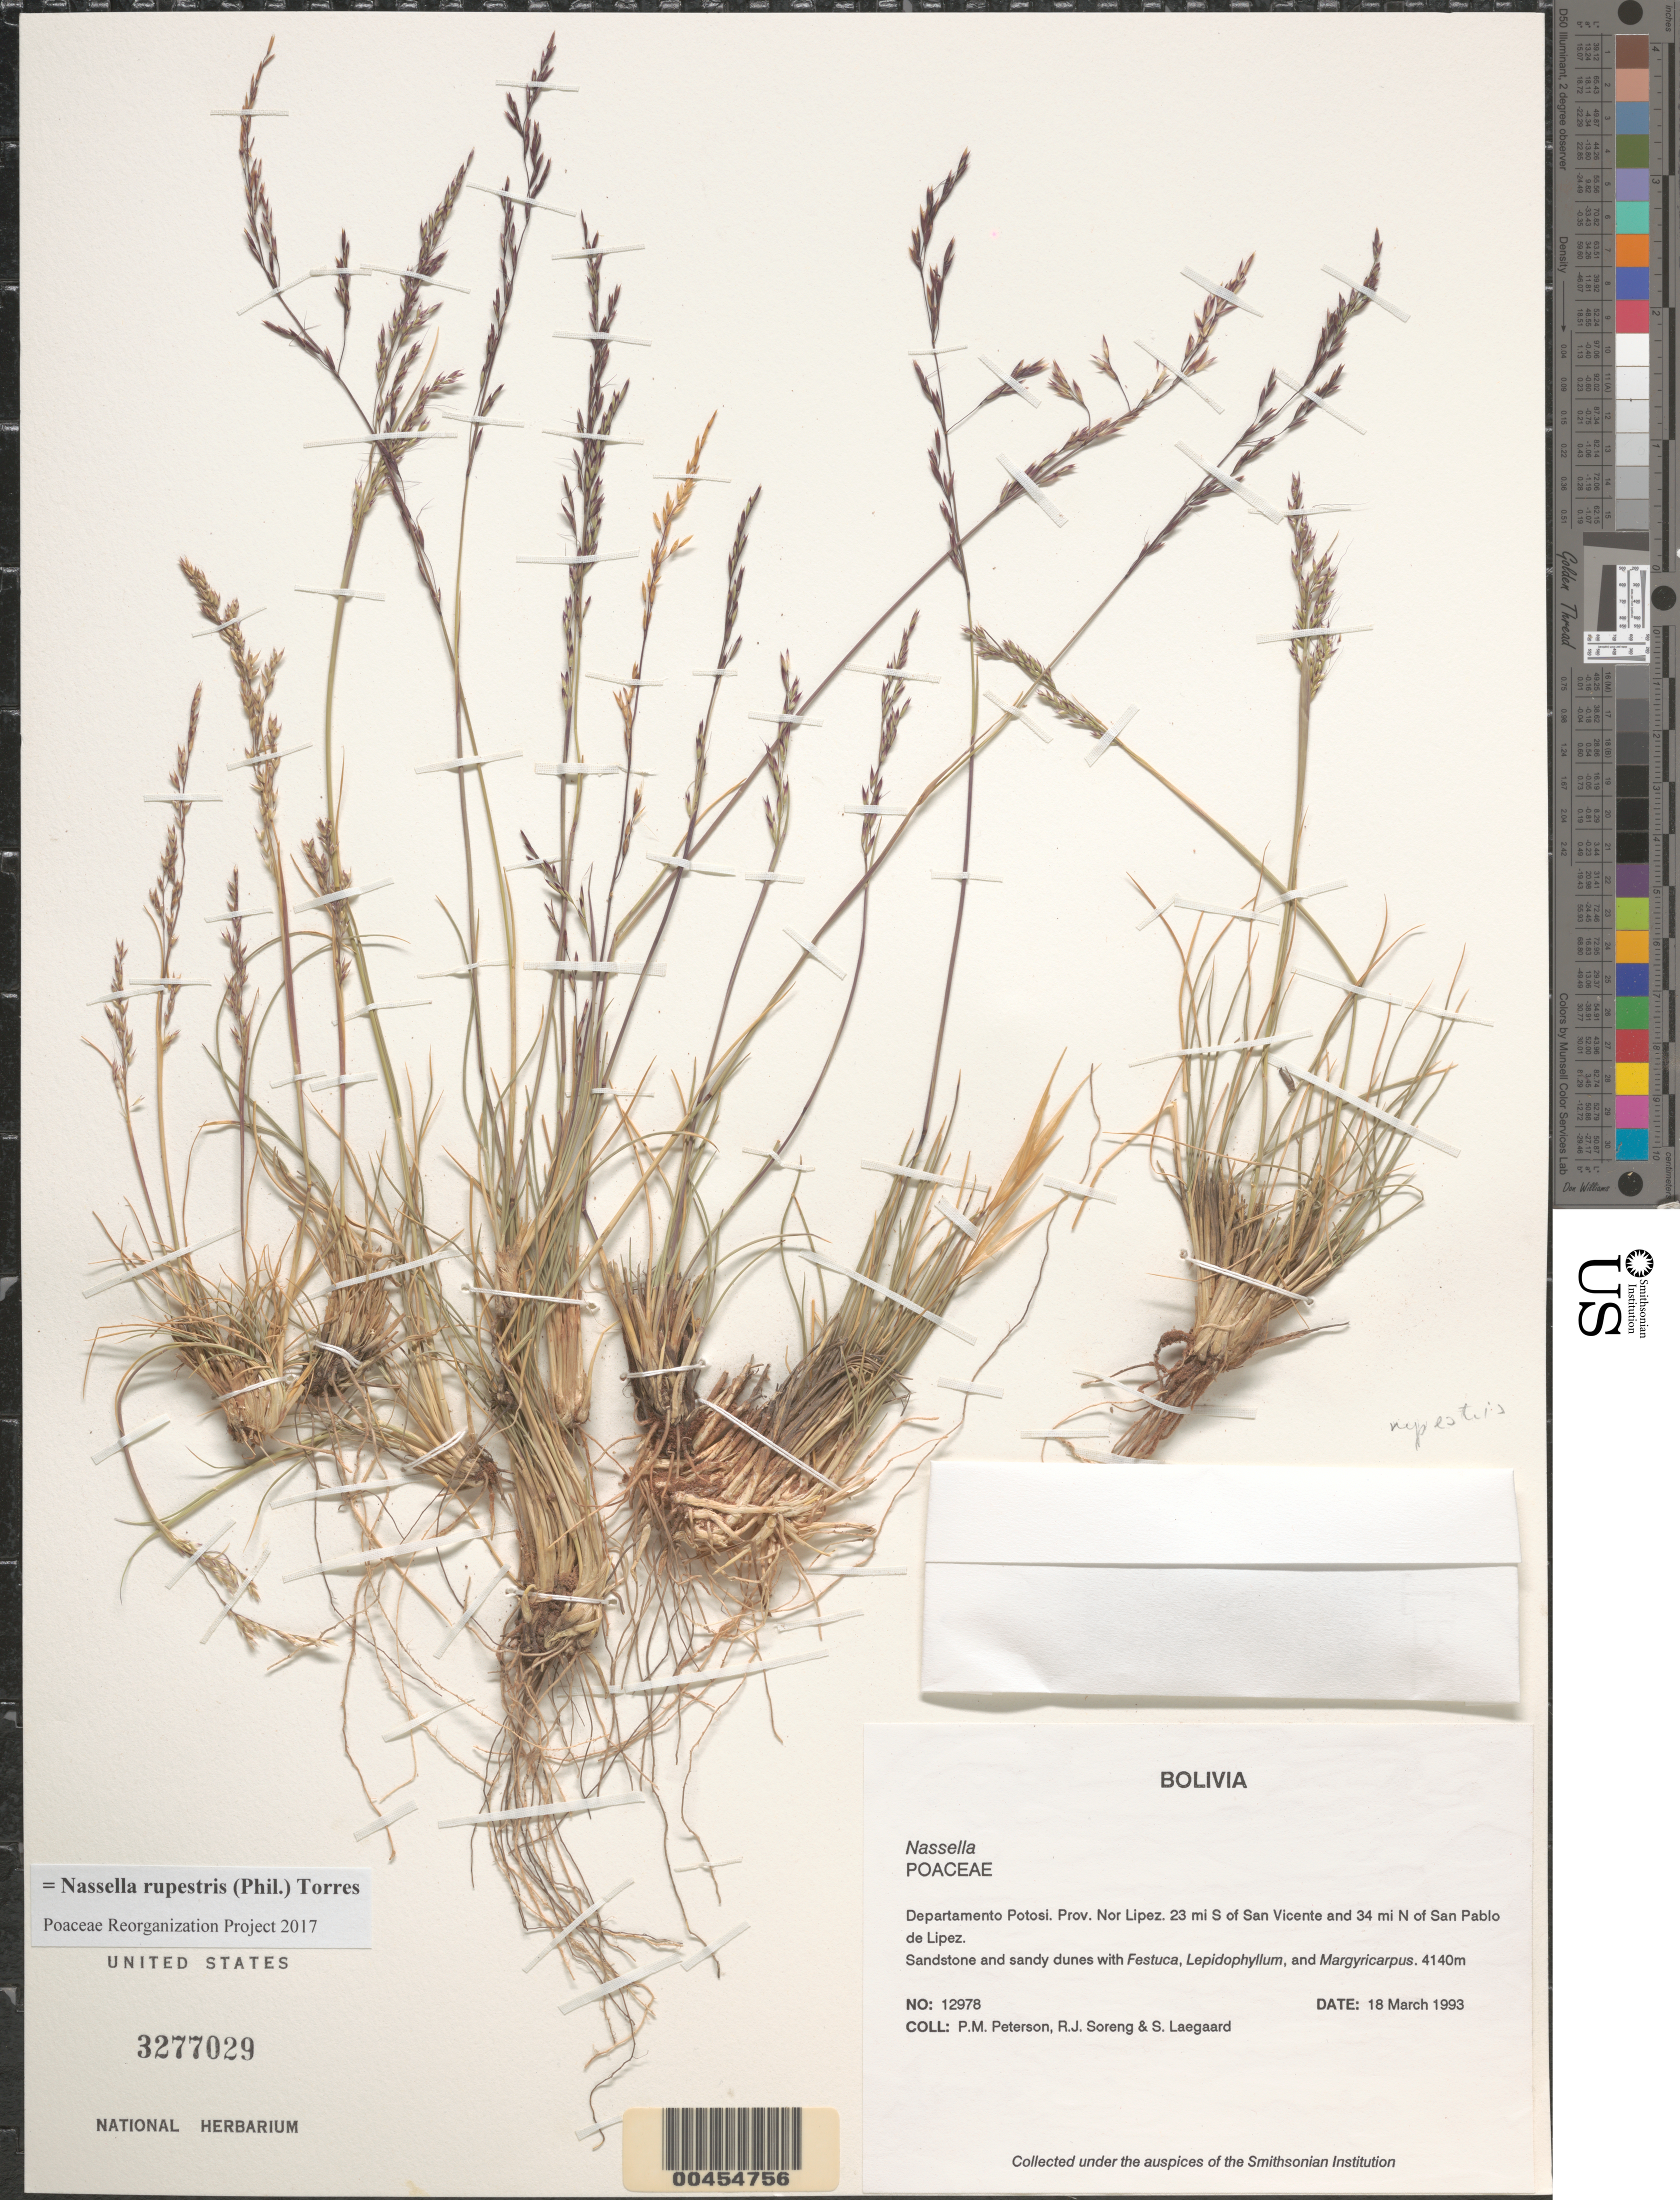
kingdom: Plantae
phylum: Tracheophyta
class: Liliopsida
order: Poales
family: Poaceae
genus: Nassella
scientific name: Nassella rupestris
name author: (Phil.) A.M. Torres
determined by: Poaceae Reorganization Project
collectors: P. M. Peterson, R. J. Soreng & S. Lægaard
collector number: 12978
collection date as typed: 18 Mar 1993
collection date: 1993-03-18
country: Bolivia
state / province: Potosí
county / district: Nor Lípez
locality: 14 mi S of San Vicente and 43 mi N of San Pablo de Lipez.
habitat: Sandstone and sandy dunes with Festuca, Lepidophyllum, and Margyricarpus.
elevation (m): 4140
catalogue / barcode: US 3277029